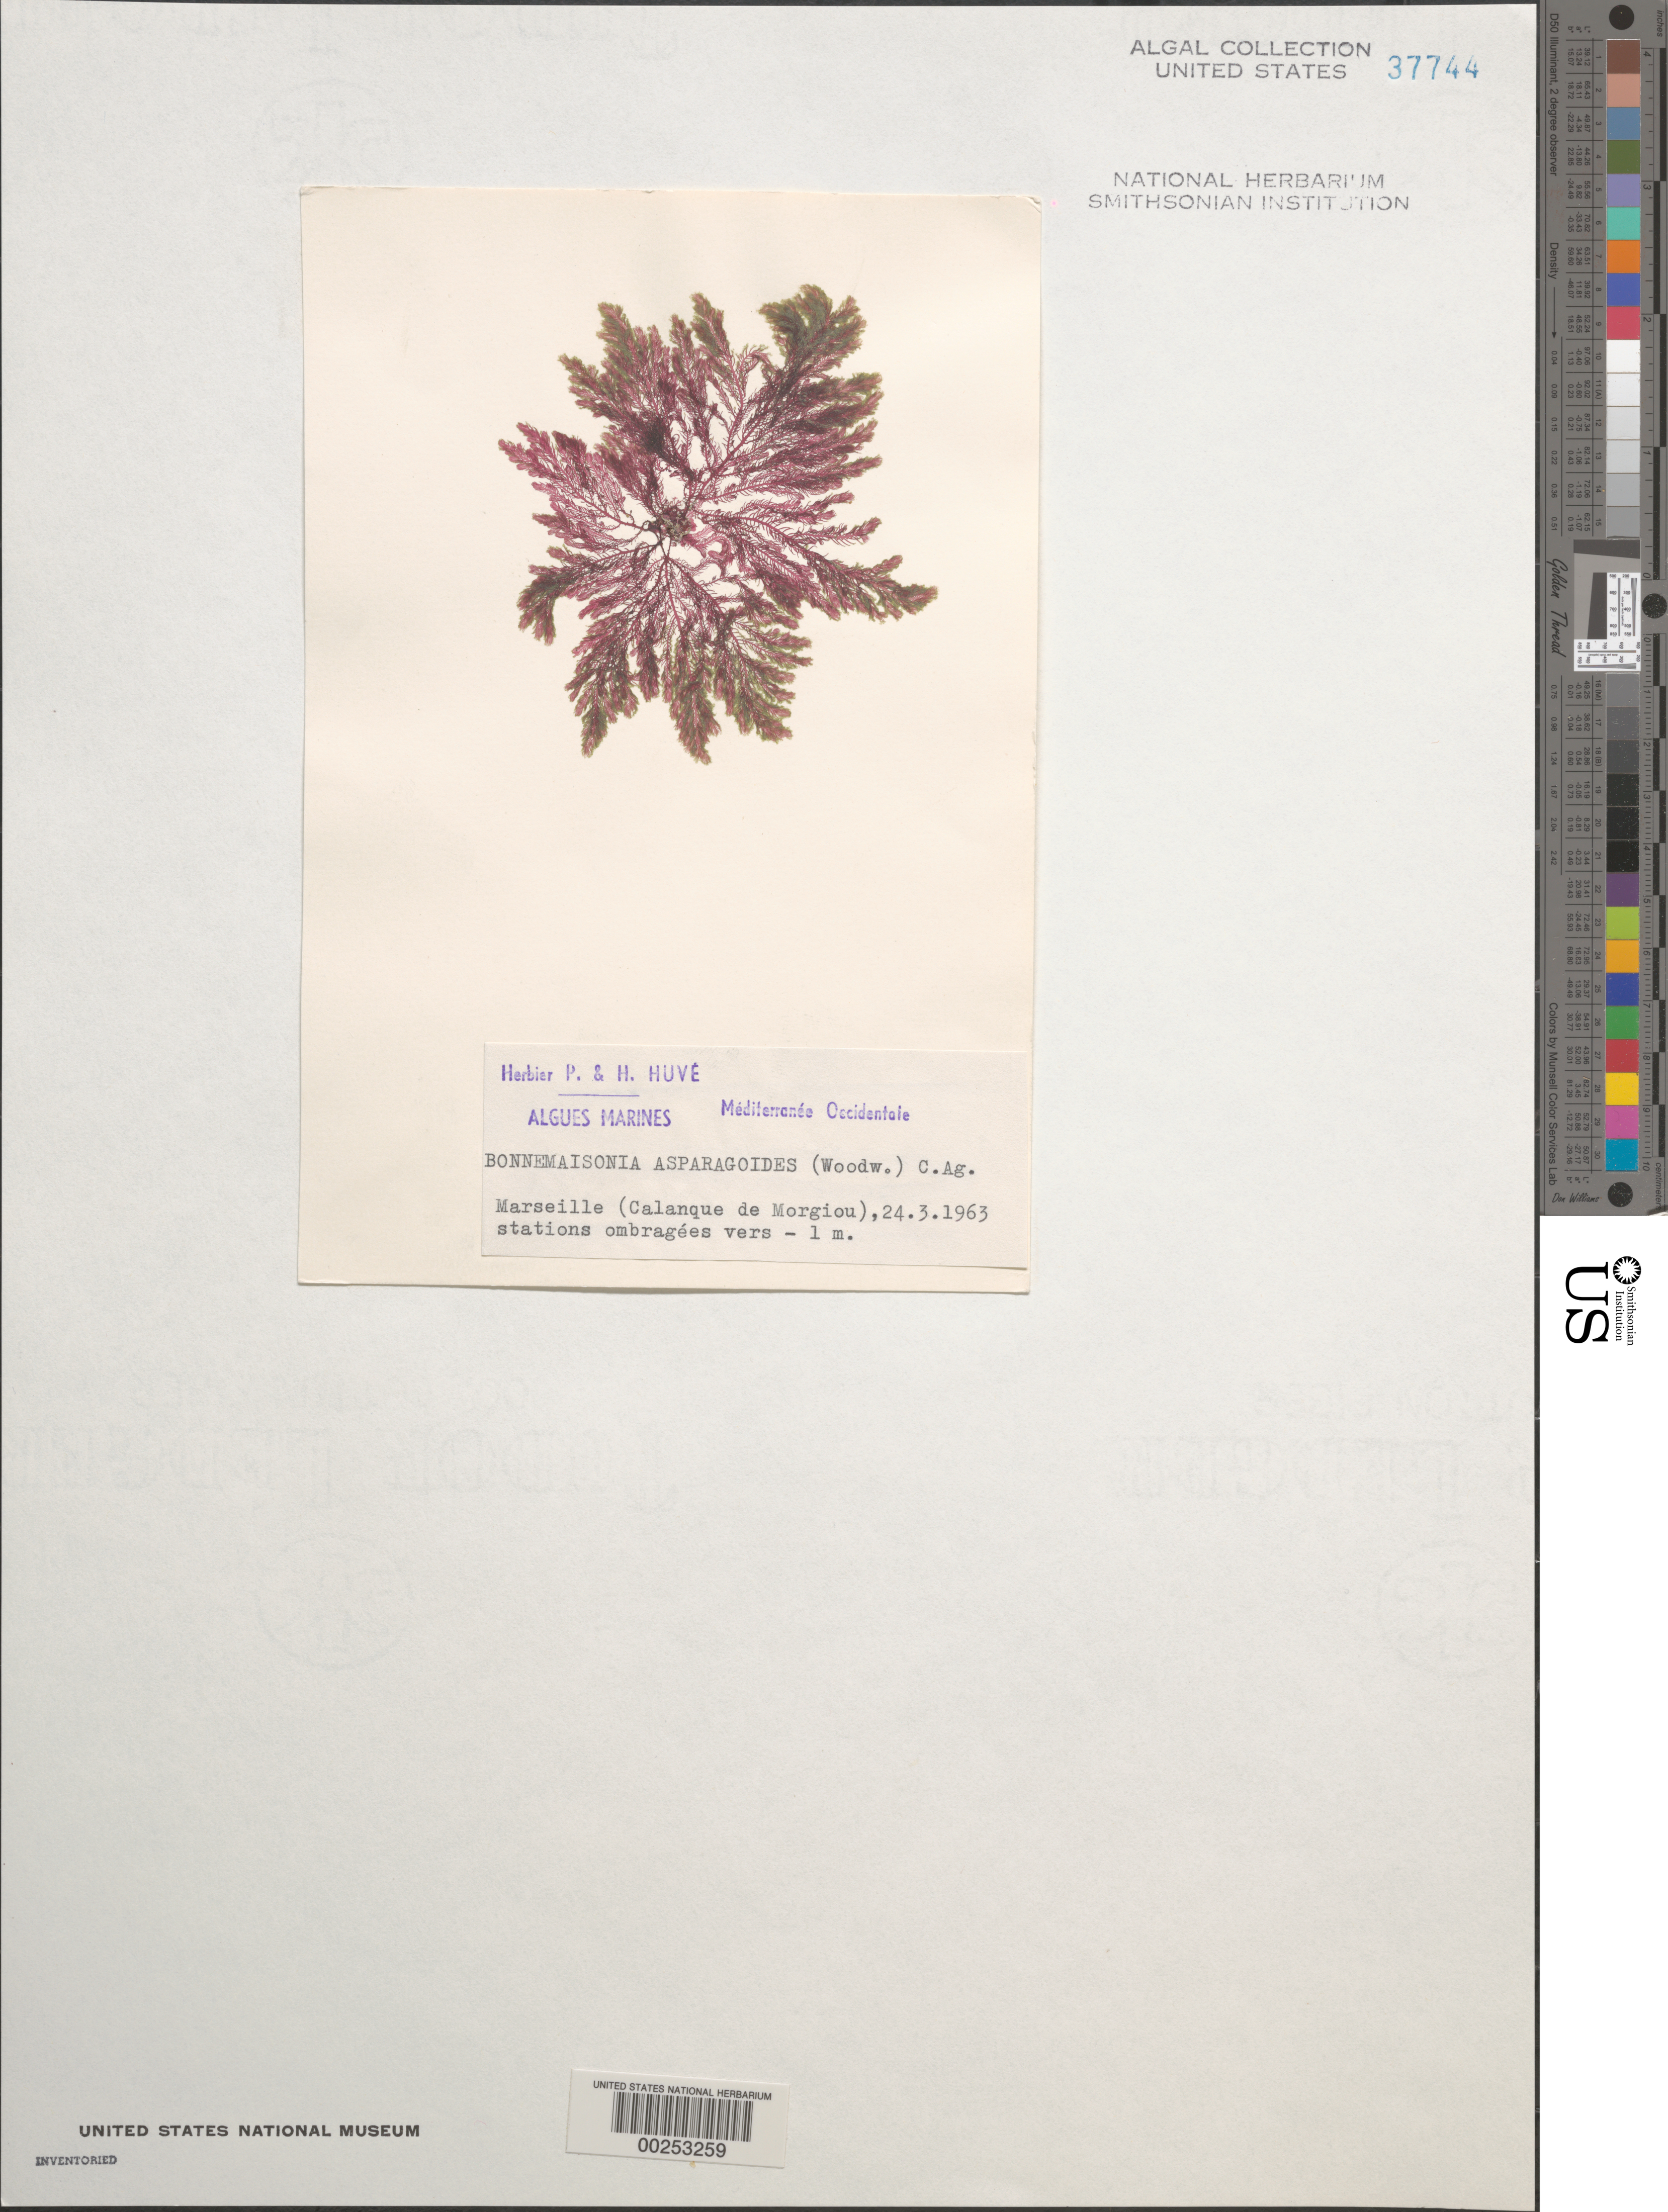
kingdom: Plantae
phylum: Rhodophyta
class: Florideophyceae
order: Bonnemaisoniales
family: Bonnemaisoniaceae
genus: Bonnemaisonia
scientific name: Bonnemaisonia asparagoides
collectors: P. Huve & H. Huve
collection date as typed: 24 Mar 1963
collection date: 1963-03-24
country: France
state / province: Provence-Alpes-Côte d'Azur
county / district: Bouches-du-Rhône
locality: Calanque de Morgiou, Marseille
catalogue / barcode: US 37744